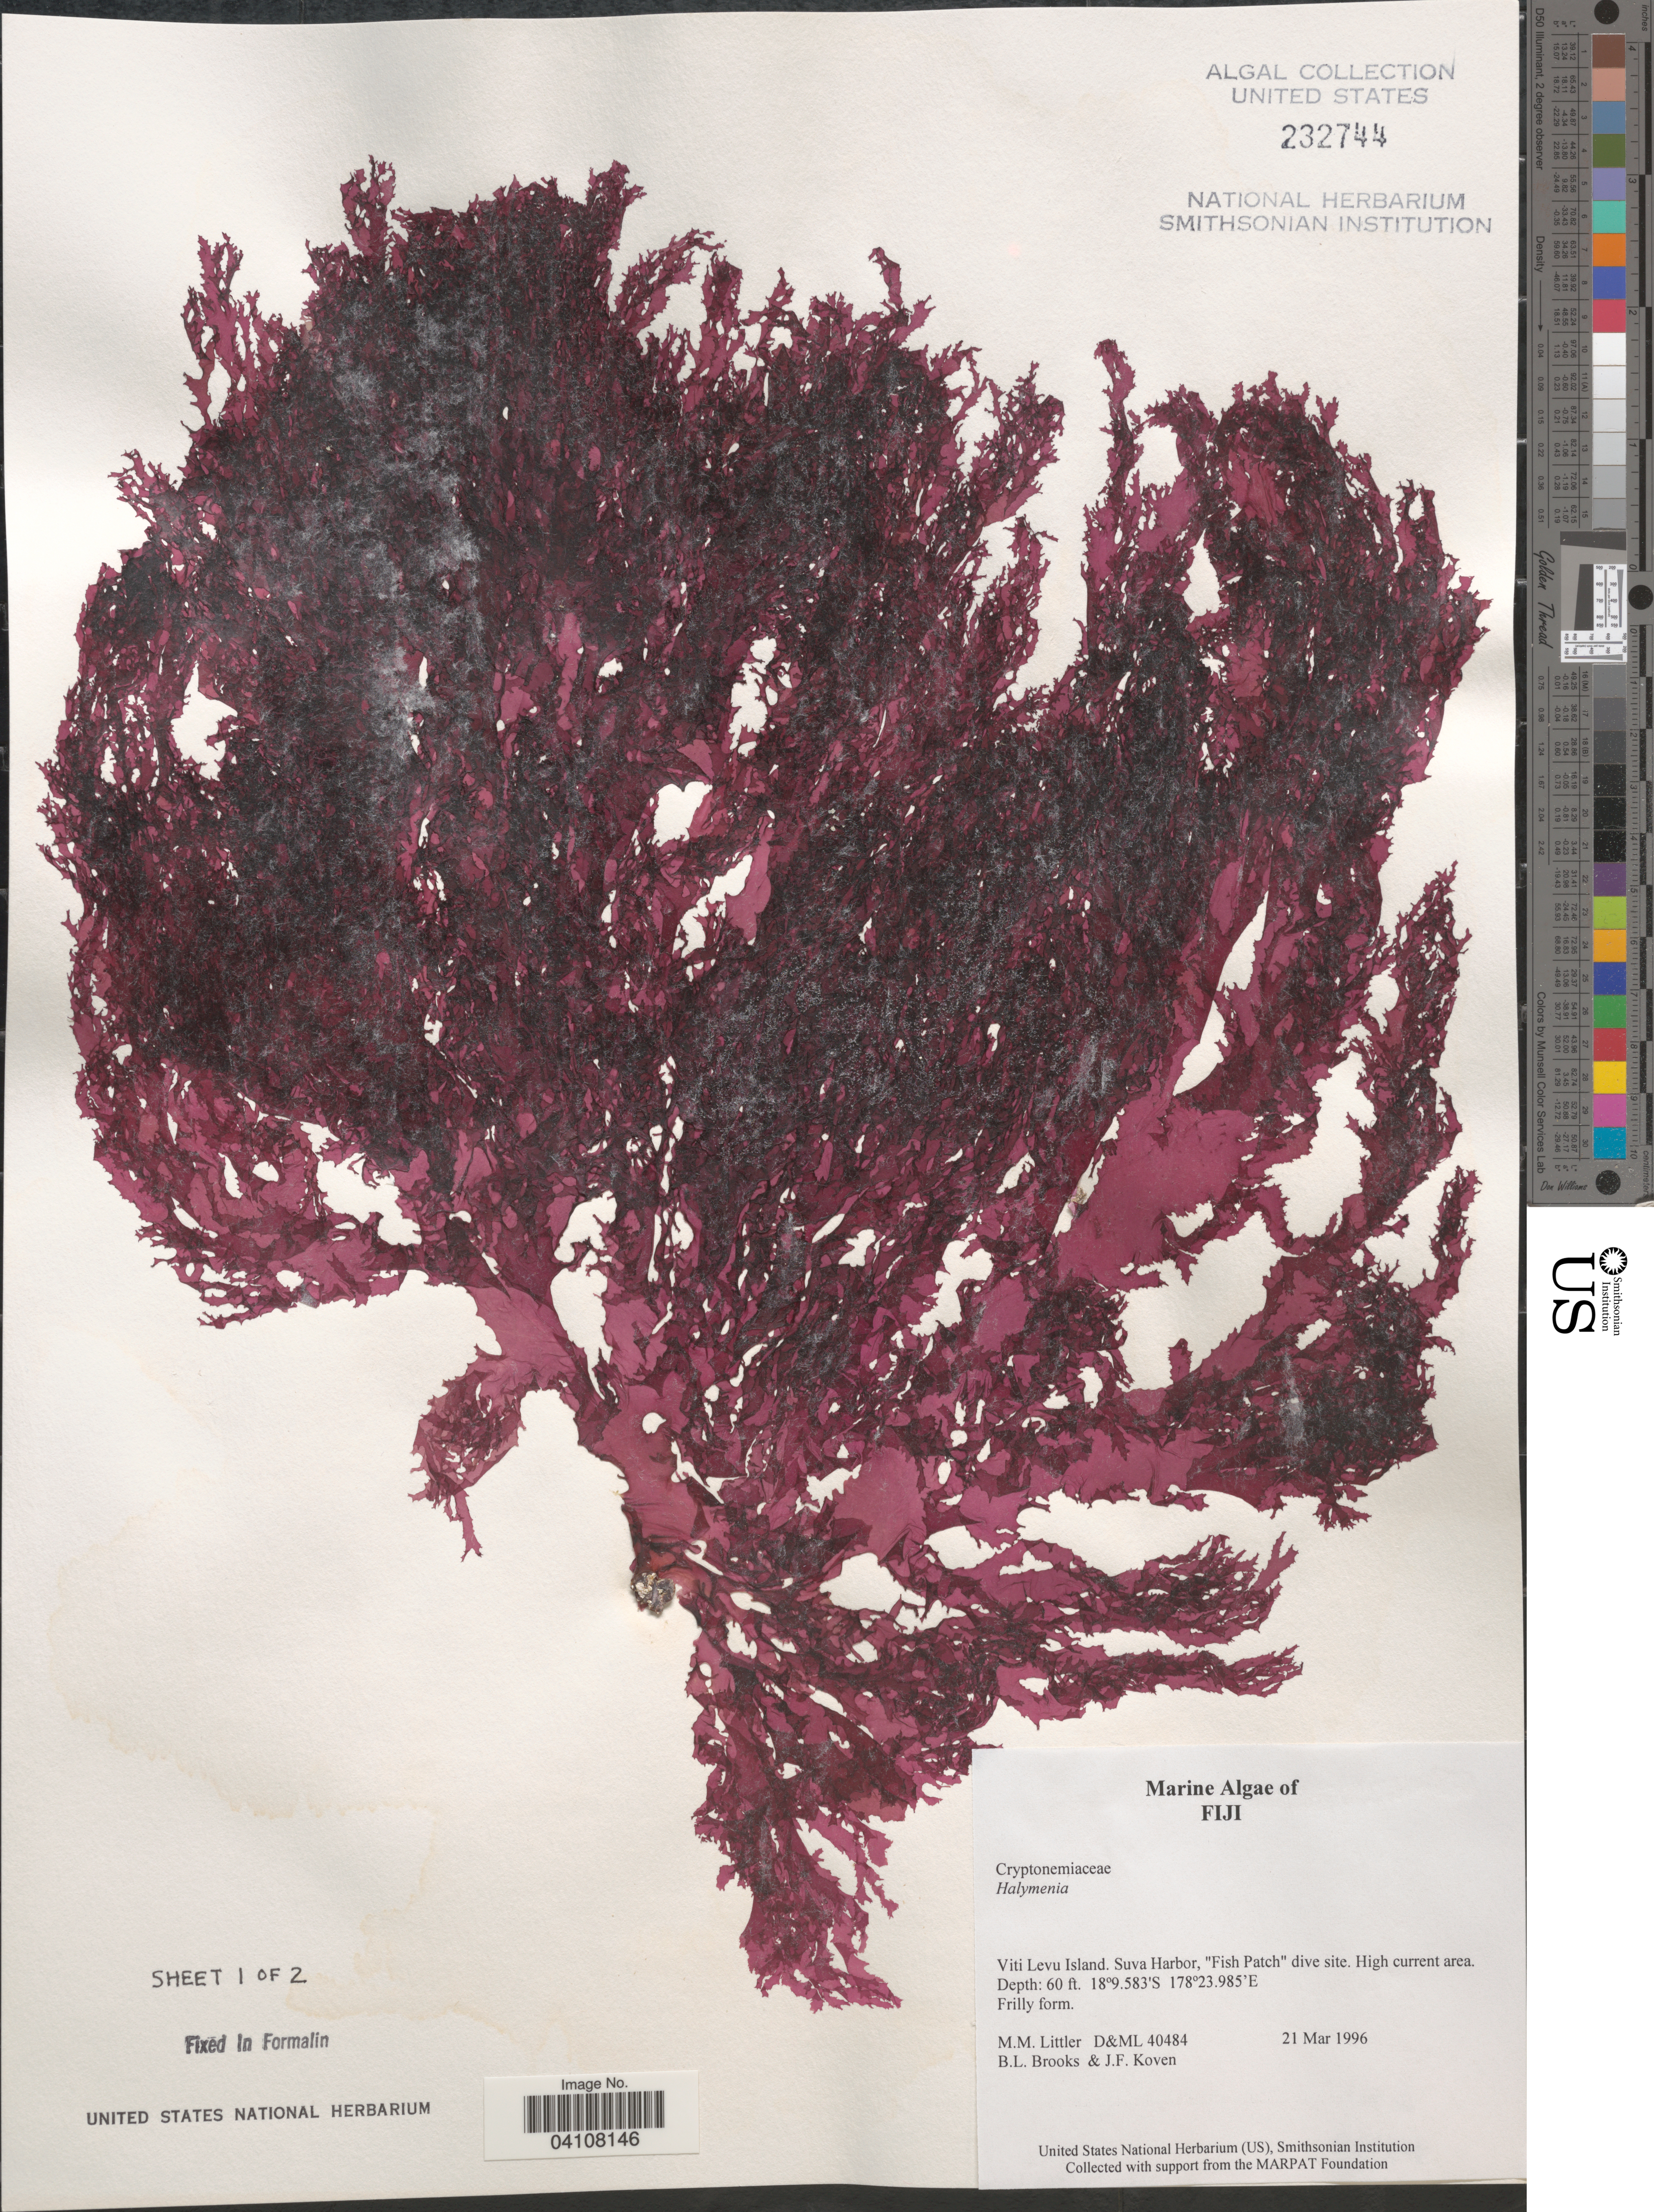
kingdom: Plantae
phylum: Rhodophyta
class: Florideophyceae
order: Halymeniales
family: Halymeniaceae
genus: Halymenia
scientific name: Halymenia sp.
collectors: B. Brooks & J. Koven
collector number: D&ML40484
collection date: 1996-03-21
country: Fiji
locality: Viti Levu Island. Suva Harbor, "Fish Patch" dive site. High current area.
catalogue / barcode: US 232744